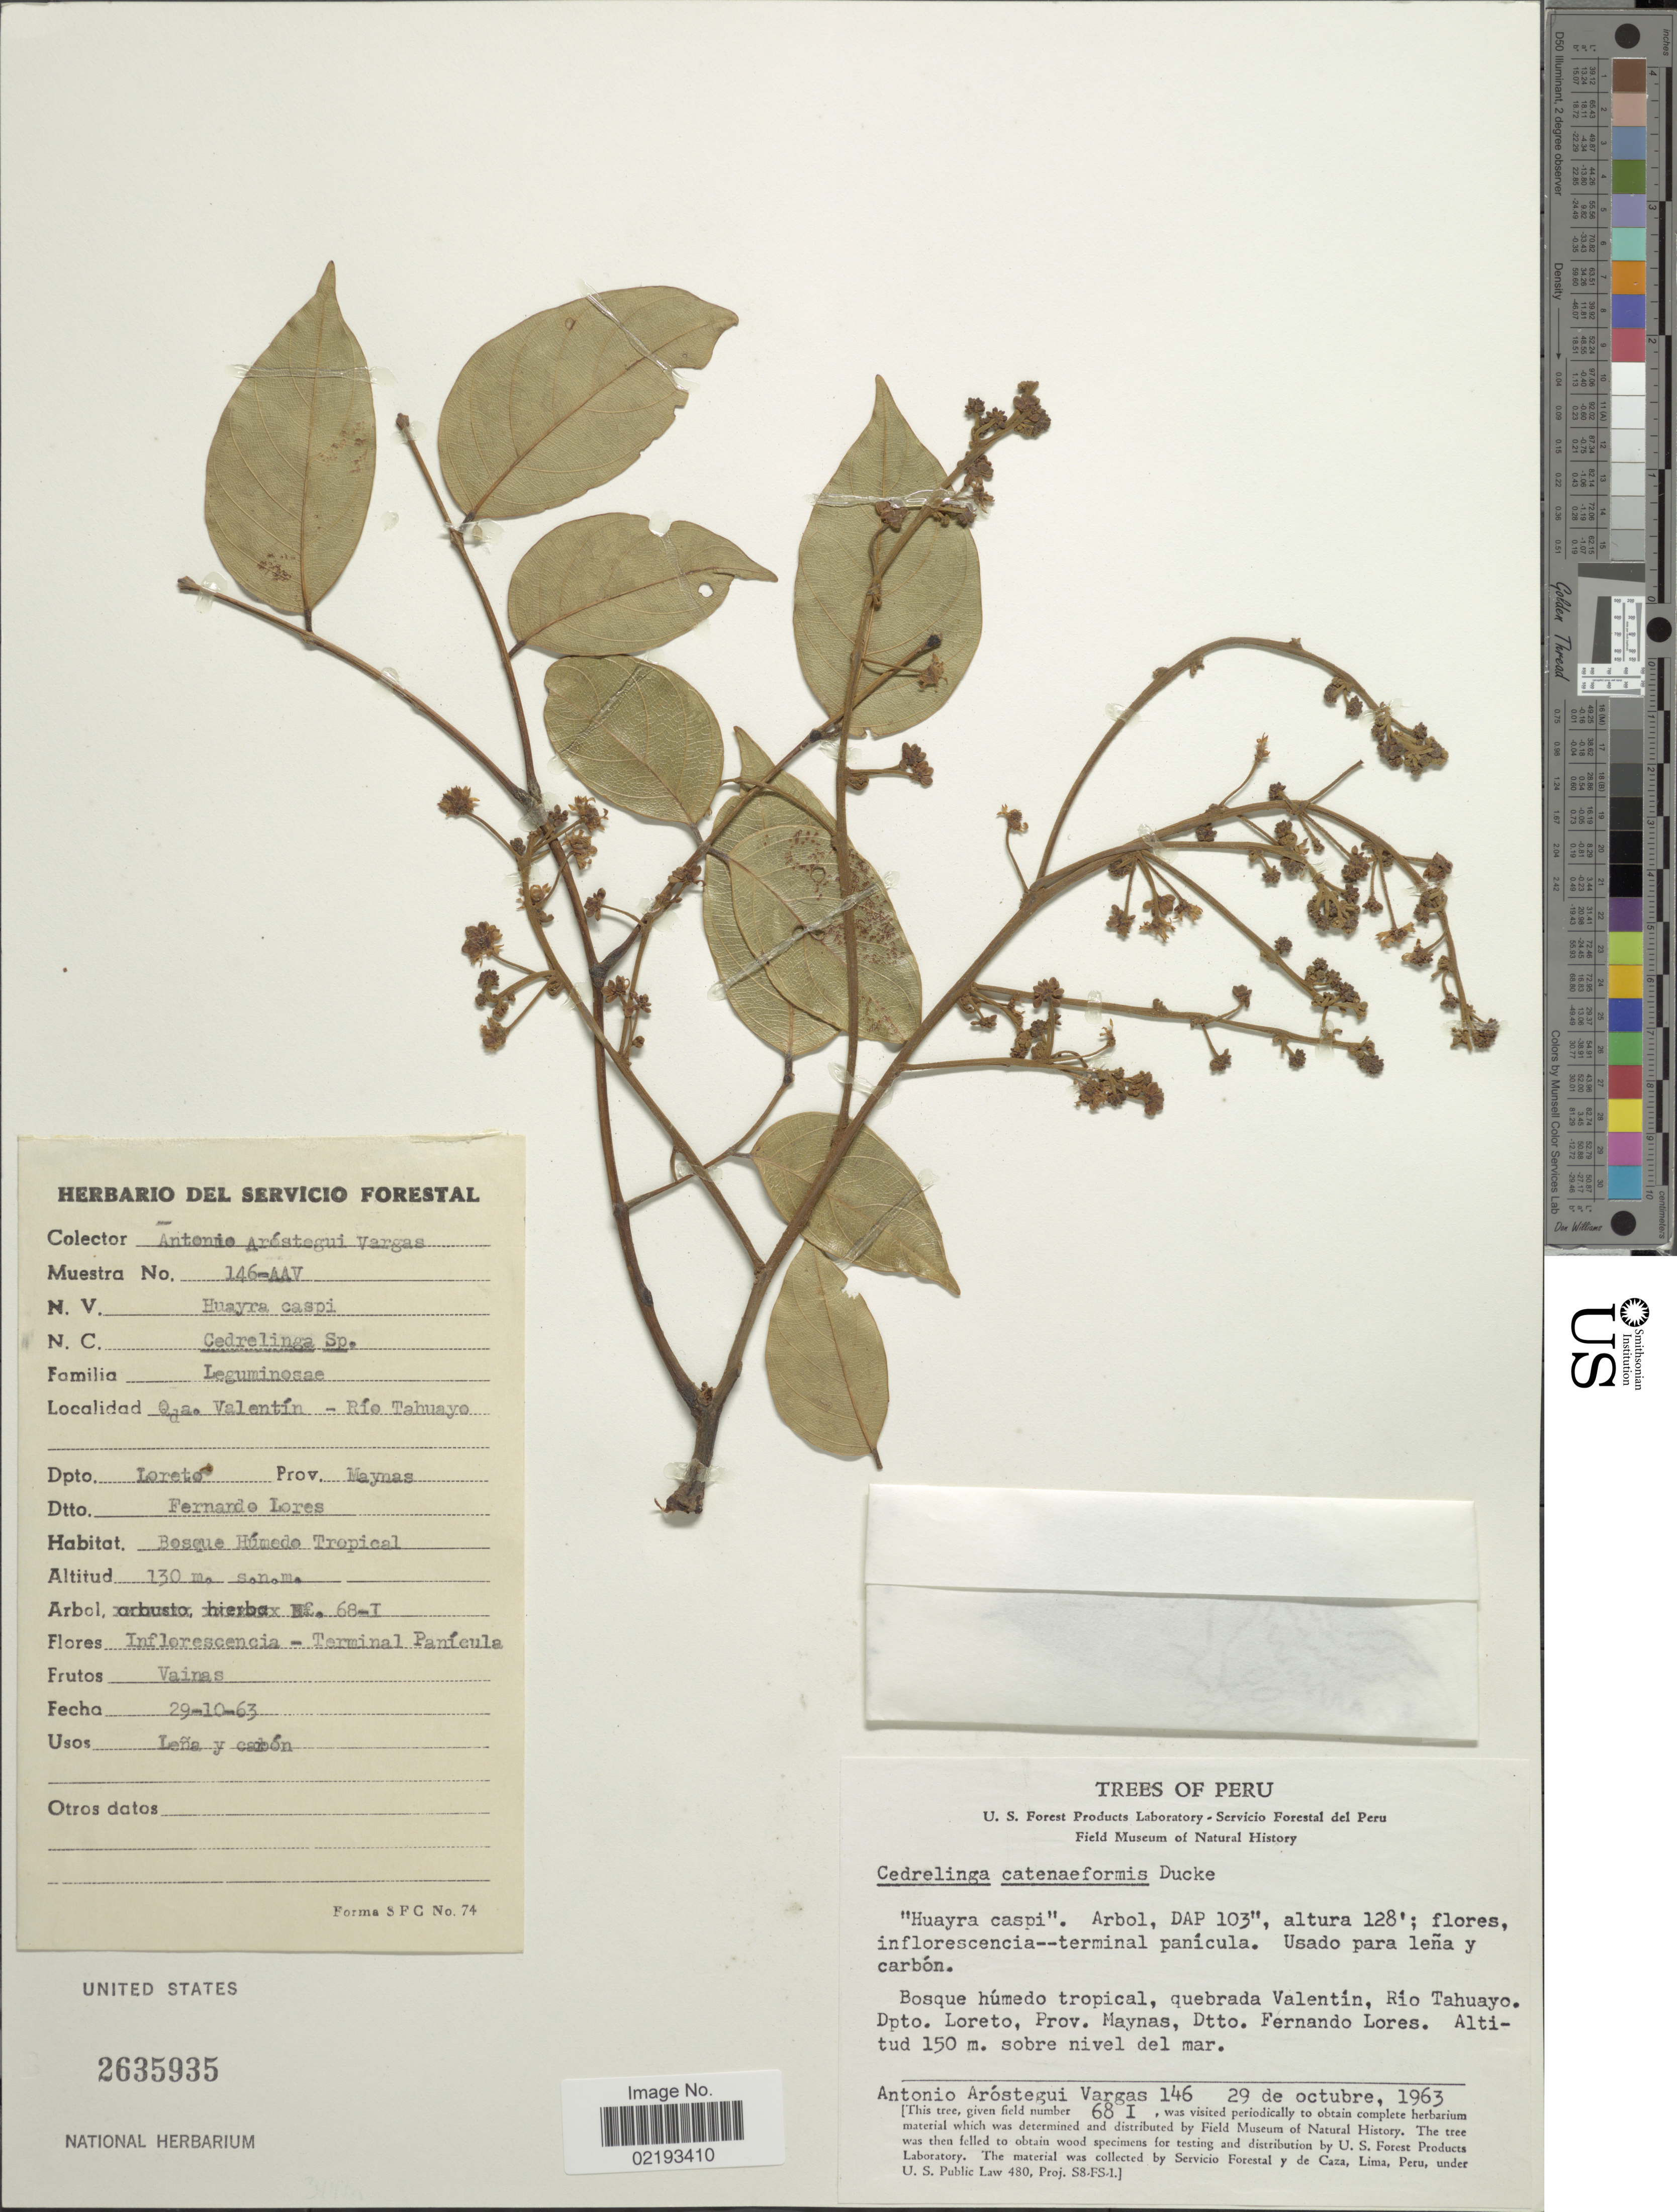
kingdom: Plantae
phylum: Tracheophyta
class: Magnoliopsida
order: Fabales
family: Fabaceae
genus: Cedrelinga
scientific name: Cedrelinga catenaeformis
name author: (Ducke) Ducke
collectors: A. Aróstegui V.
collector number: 146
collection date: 1963-10-29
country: Peru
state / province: Loreto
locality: Bosque húmedo tropical, quebrada Valentín, Río Tahuayo. Dpto Loreto, Prov. Maynas, Dtto Fernando Lores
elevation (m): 150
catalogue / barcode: US 2635935